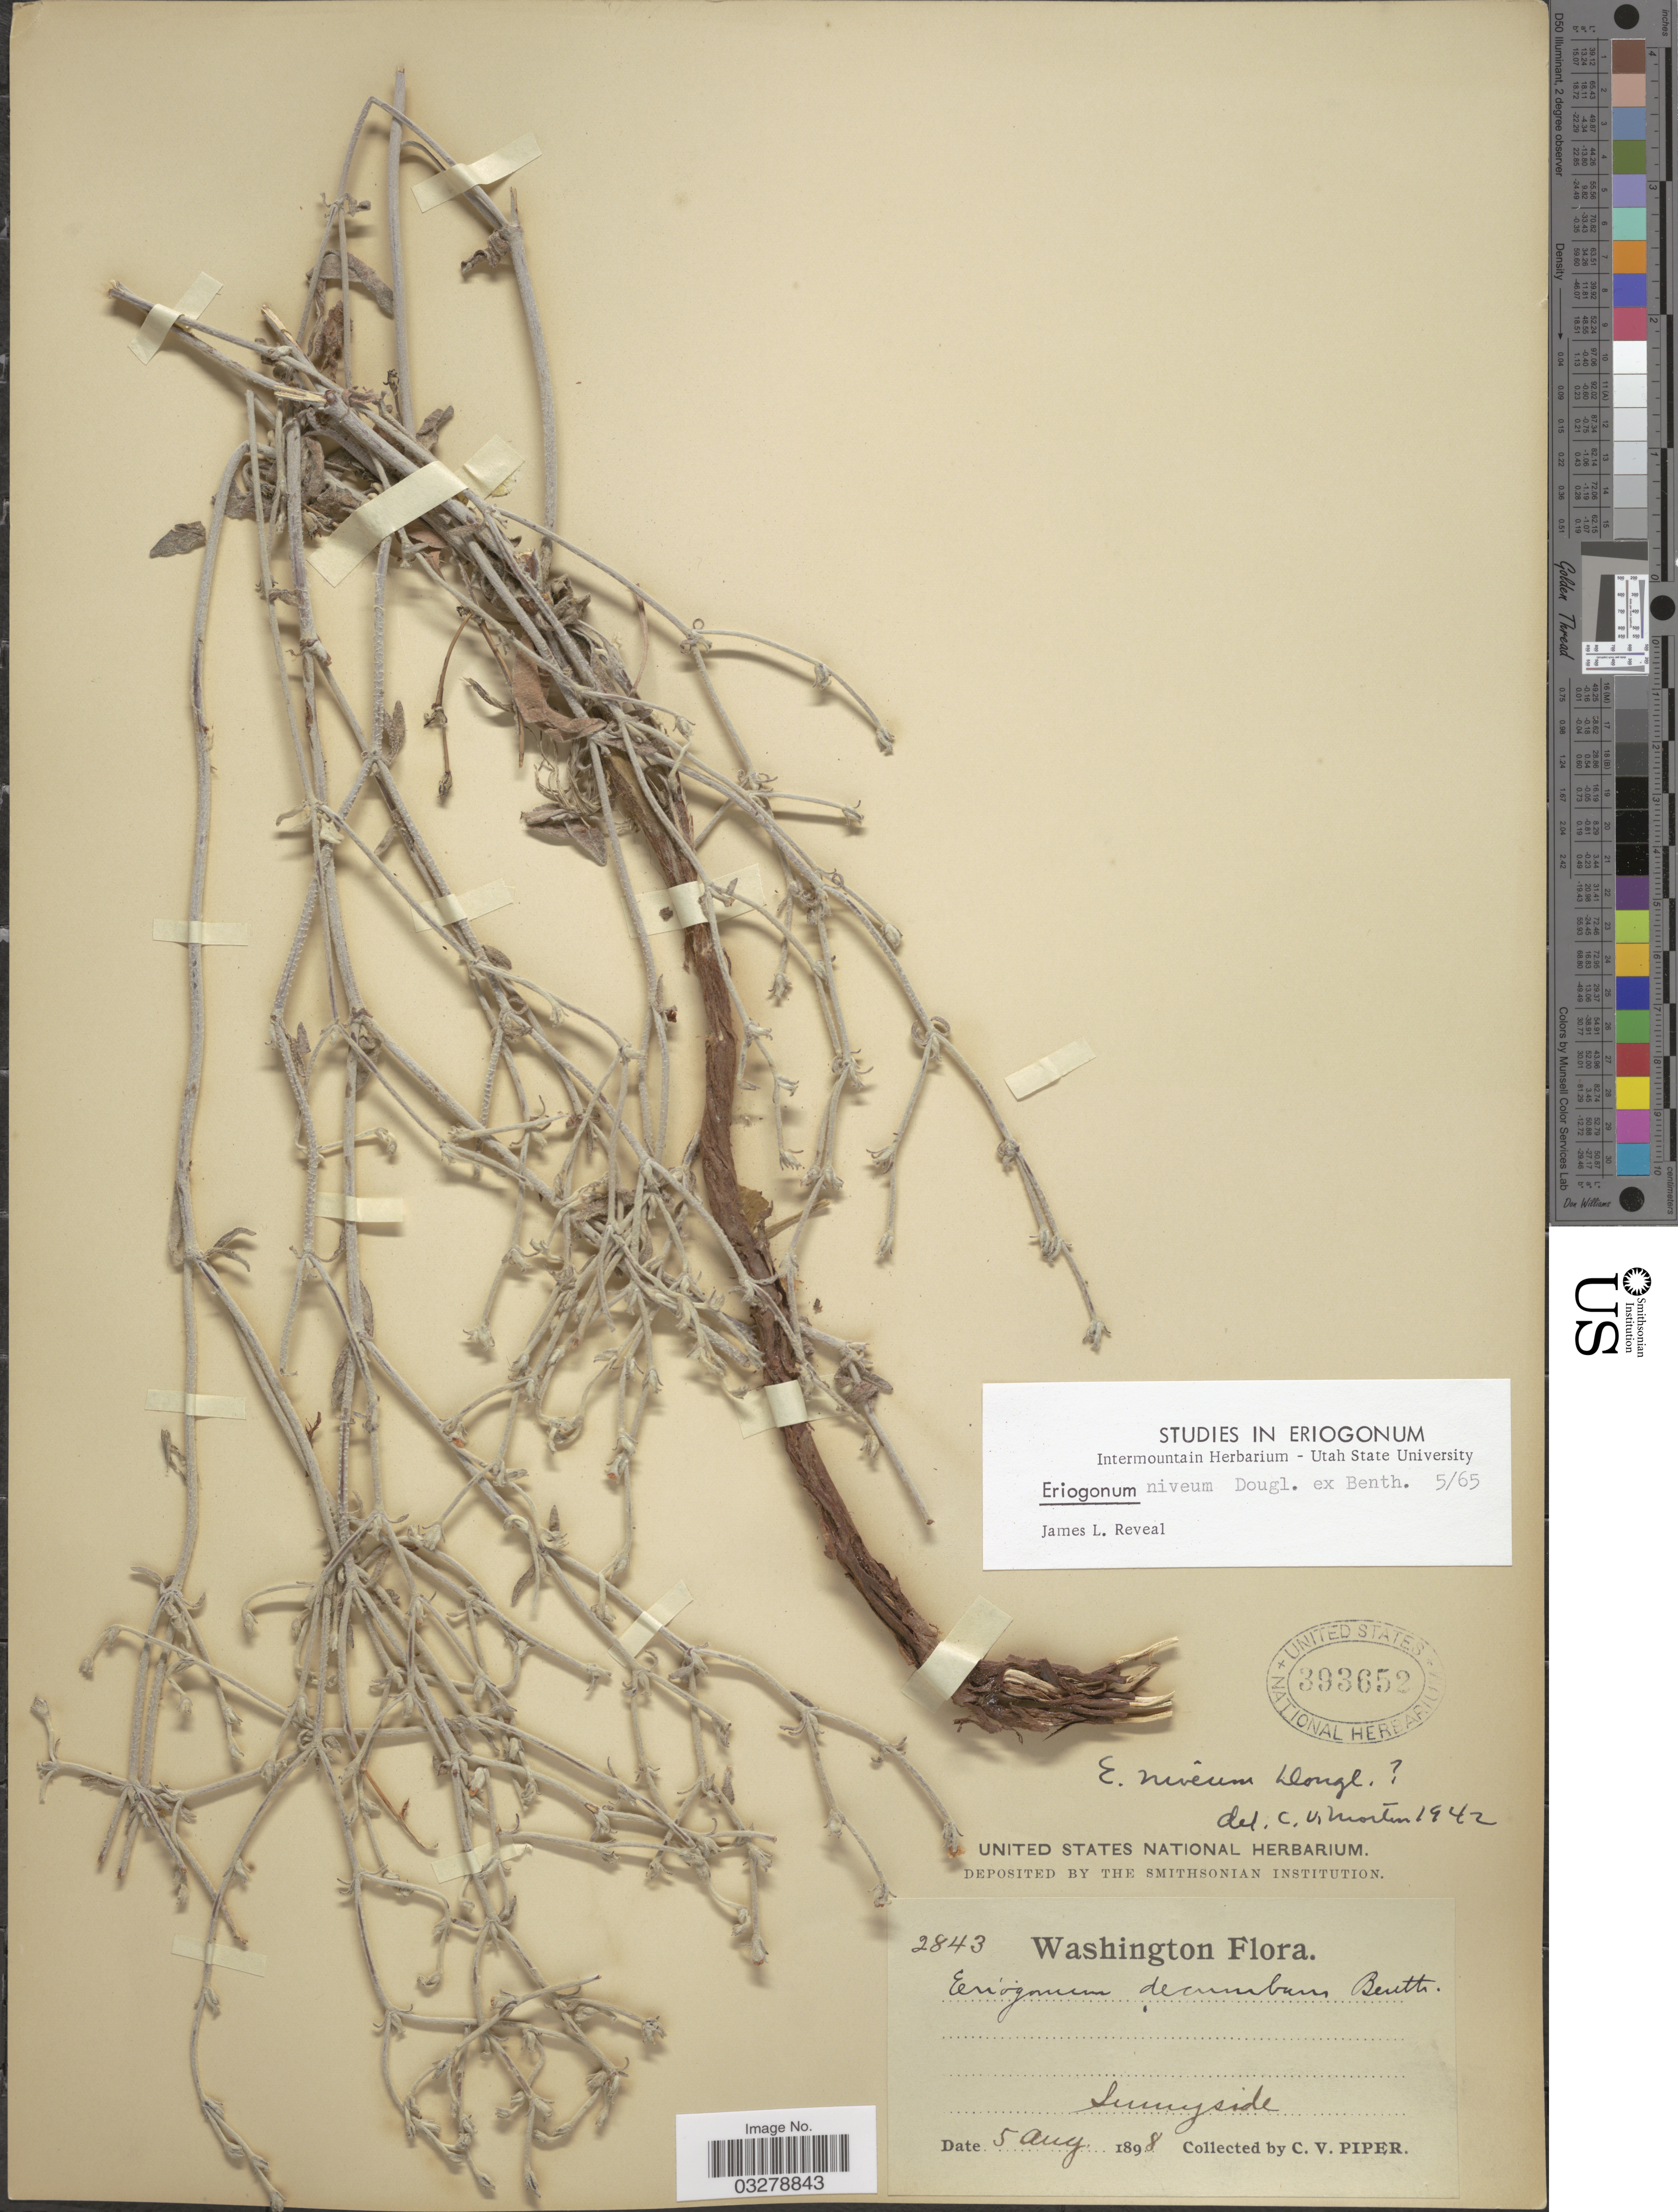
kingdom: Plantae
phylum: Tracheophyta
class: Magnoliopsida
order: Caryophyllales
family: Polygonaceae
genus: Eriogonum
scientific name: Eriogonum niverum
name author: Douglas ex Benth.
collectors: C. V. Piper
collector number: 2843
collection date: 1898-08-05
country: United States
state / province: Washington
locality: Sunnyside.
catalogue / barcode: US 393652